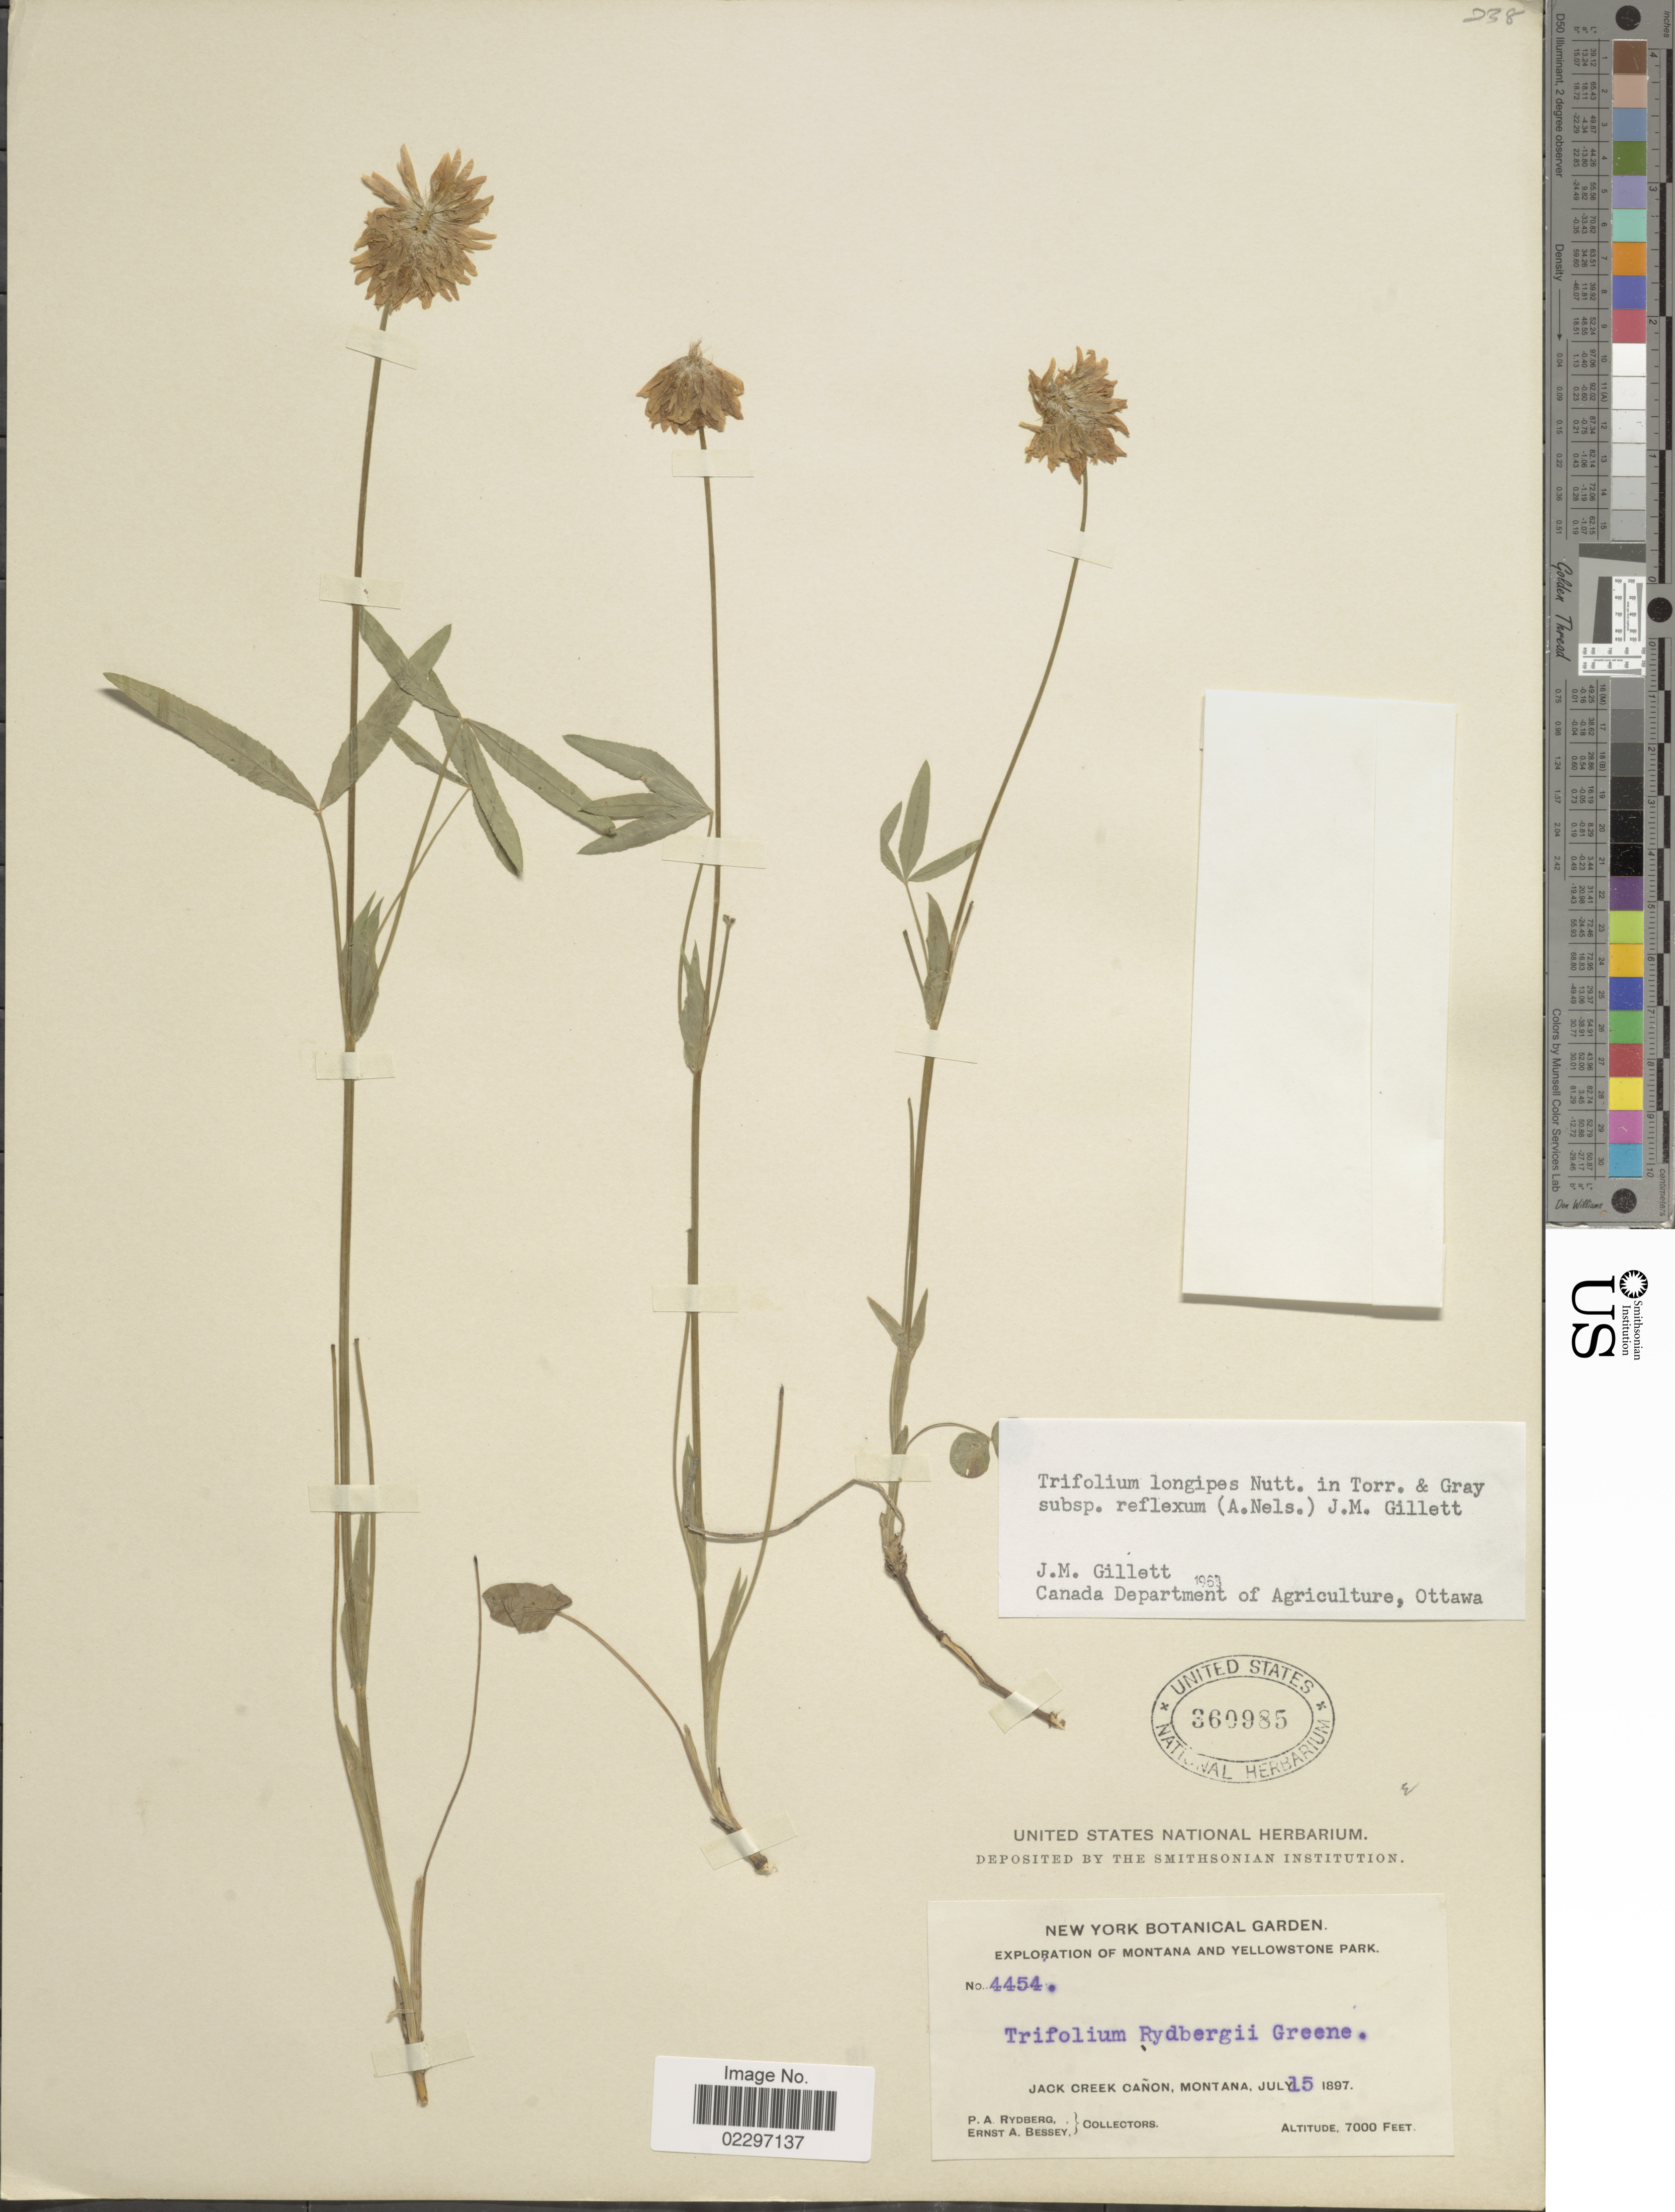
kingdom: Plantae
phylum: Tracheophyta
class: Magnoliopsida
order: Fabales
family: Fabaceae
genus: Trifolium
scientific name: Trifolium longipes subsp. reflexum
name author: (A. Nelson) J.M. Gillet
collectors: P. A. Rydberg & E. A. Bessey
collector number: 4454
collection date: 1897-07-15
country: United States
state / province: Montana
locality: Montana and Yellowstone Park. Jack Creek Cañon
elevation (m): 2134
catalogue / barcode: US 360985